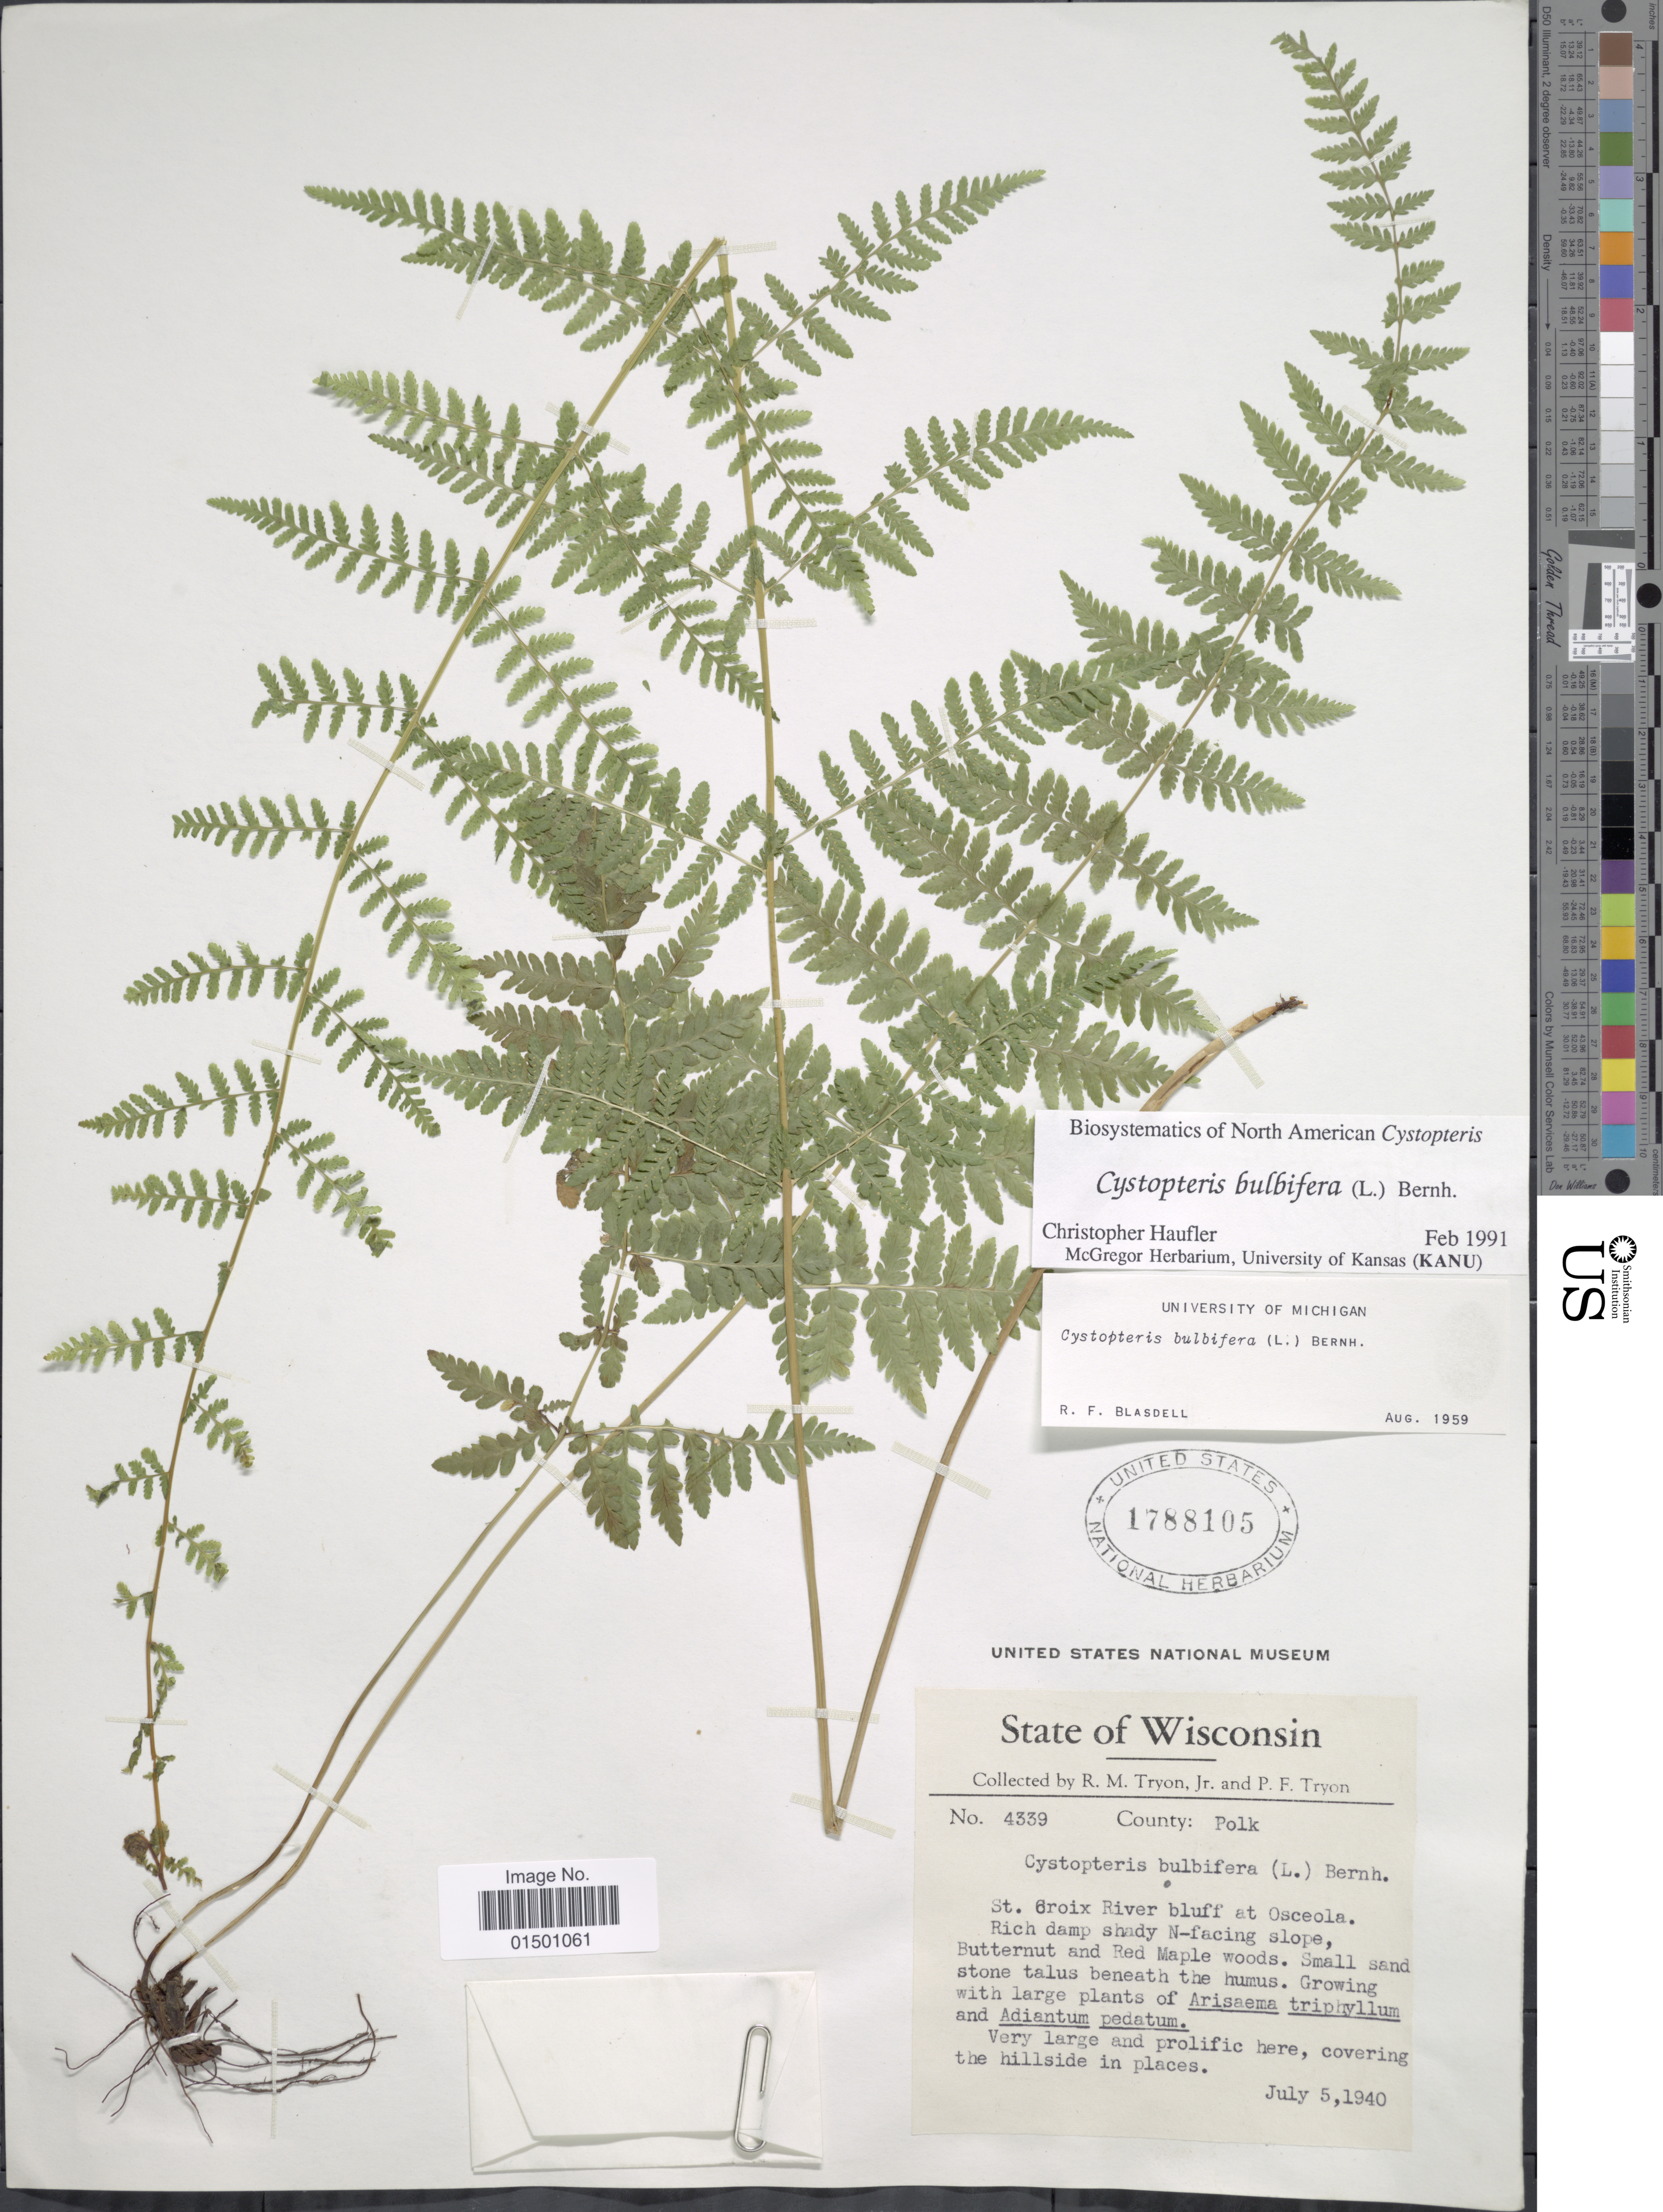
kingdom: Plantae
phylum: Tracheophyta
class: Polypodiopsida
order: Polypodiales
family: Cystopteridaceae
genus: Cystopteris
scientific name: Cystopteris bulbifera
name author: (L.) Bernh.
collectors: R. M. Tryon & P. Tryon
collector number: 4339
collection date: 1940-07-05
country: United States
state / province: Wisconsin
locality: St. Croix River bluff at Osceola. County Polk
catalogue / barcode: US 1788105